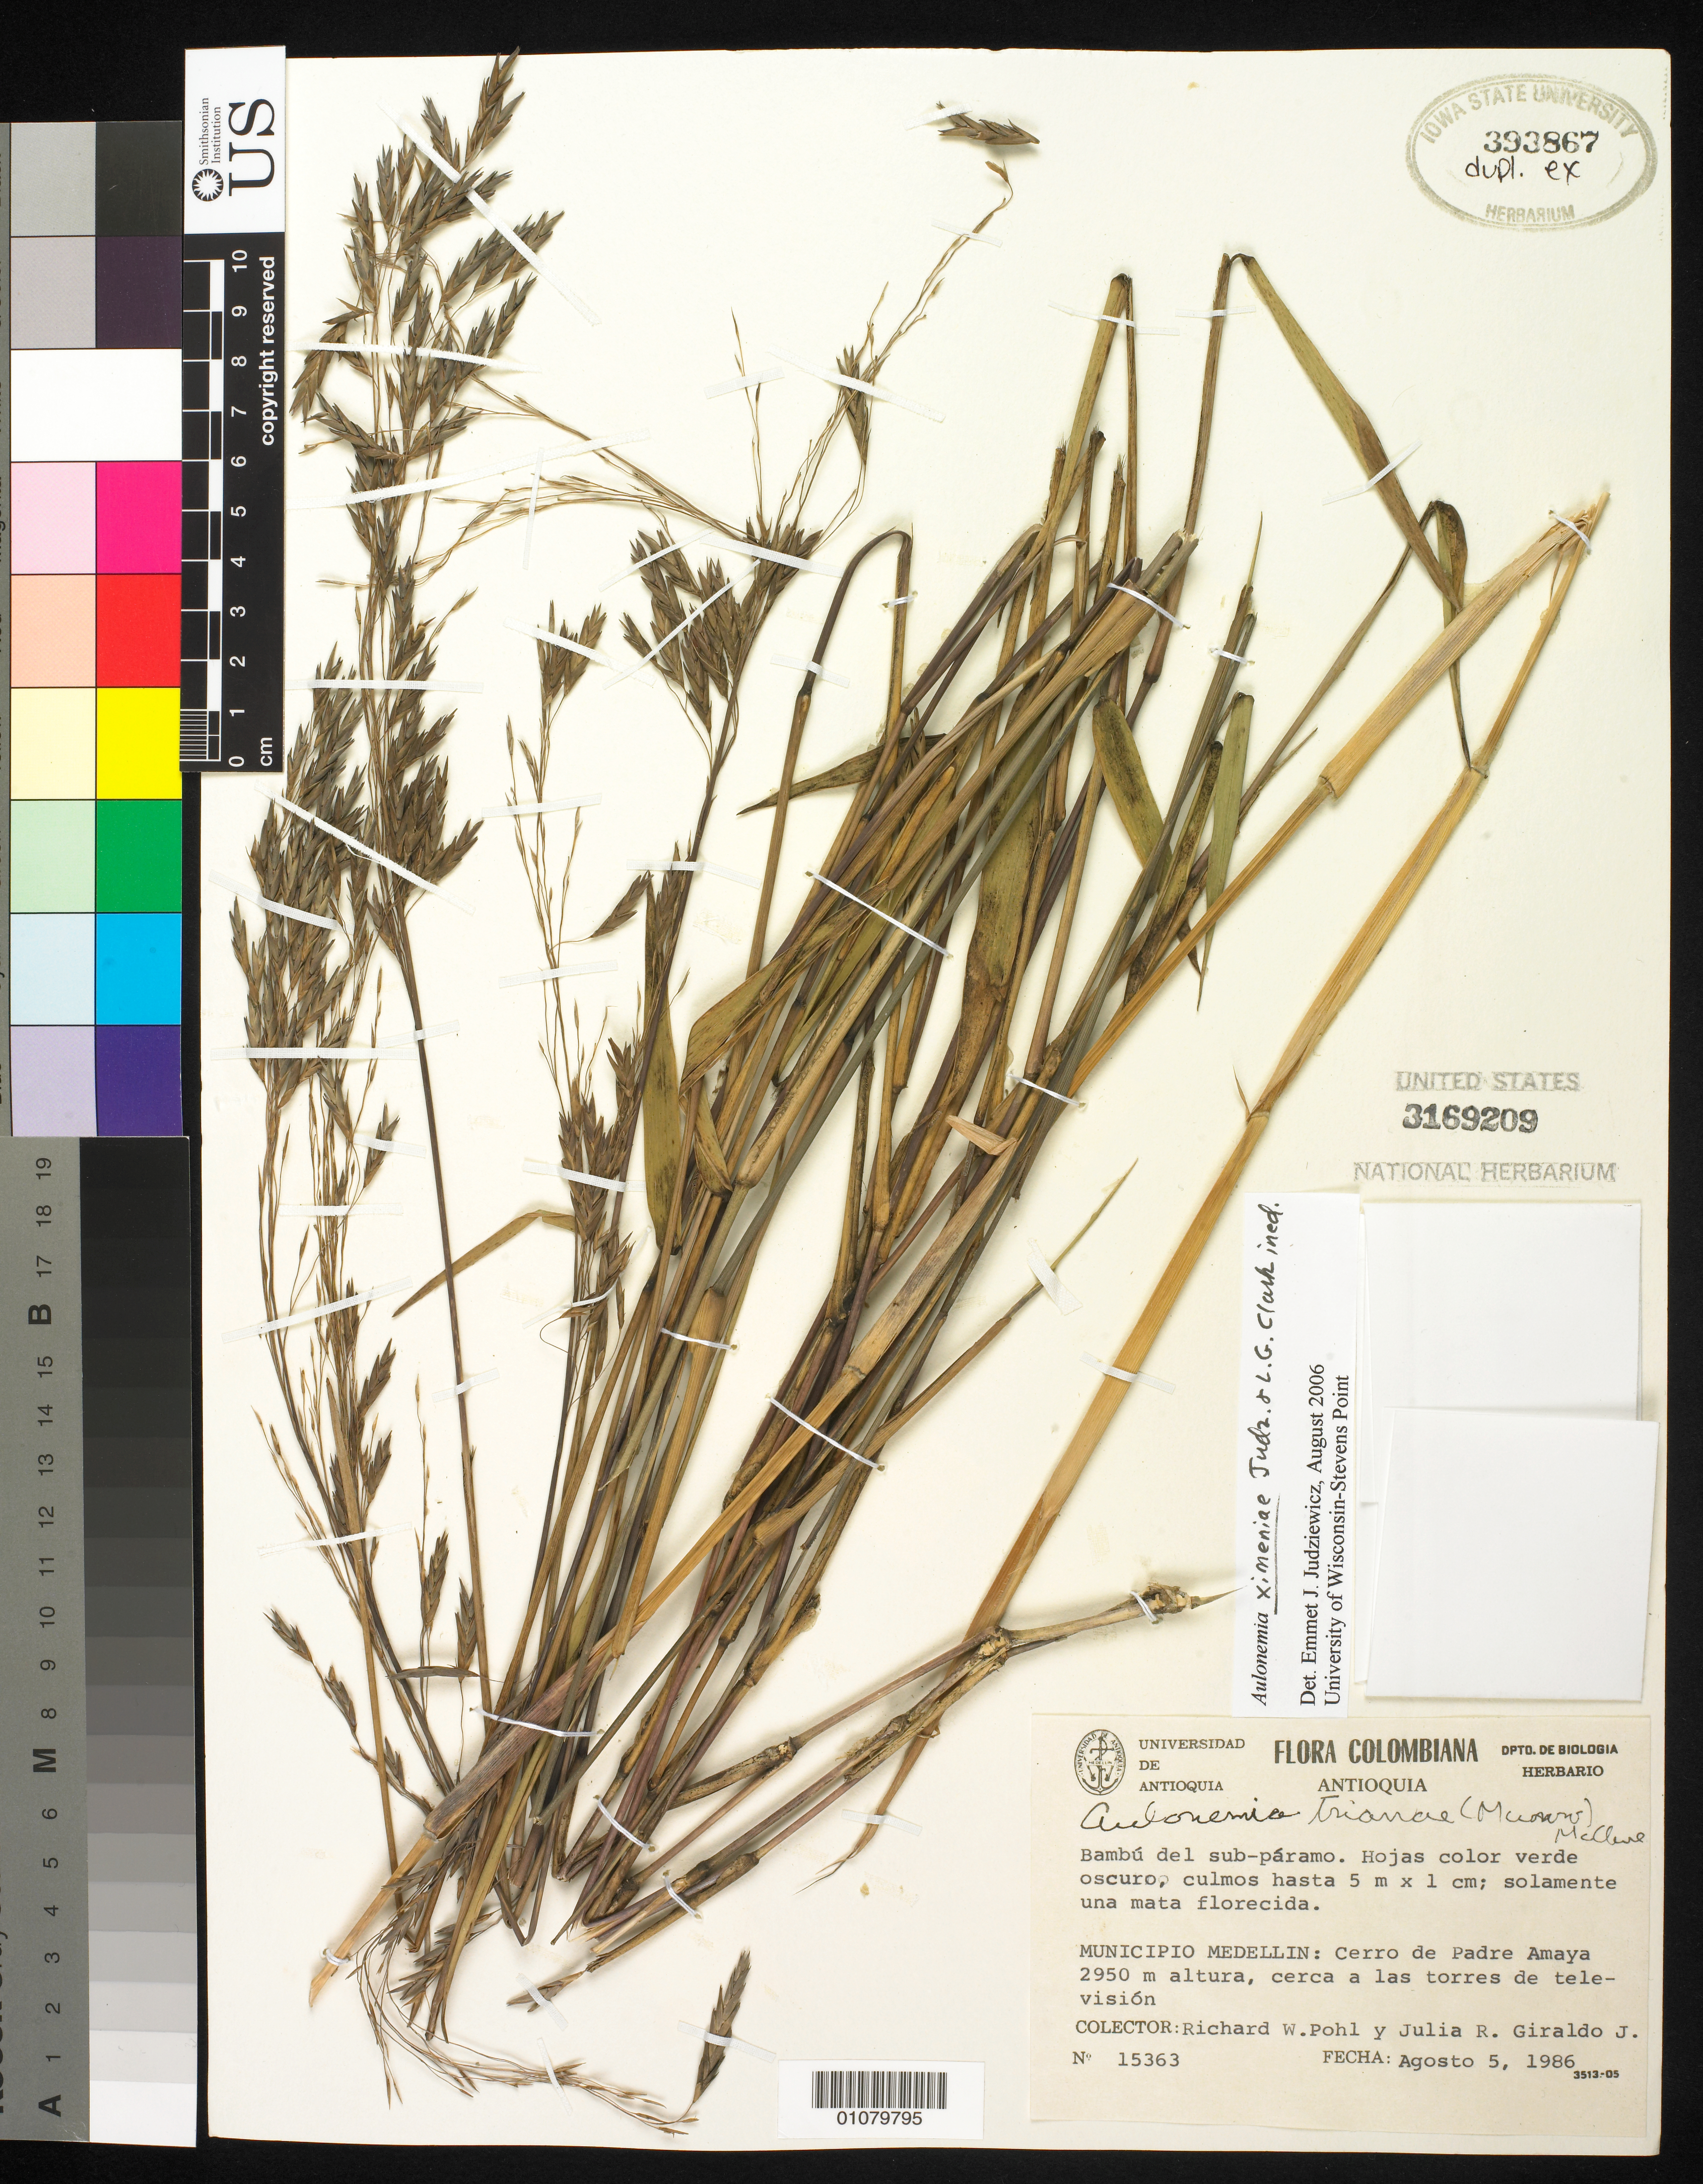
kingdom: Plantae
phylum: Tracheophyta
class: Liliopsida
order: Poales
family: Poaceae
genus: Aulonemia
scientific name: Aulonemia ximenae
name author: L.G. Clark et al.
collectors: R. W. Pohl & J. Giraldo J.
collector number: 15363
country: Colombia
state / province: Antioquia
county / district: Medellín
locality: Cerro de Padre Amaya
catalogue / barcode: US 3169209